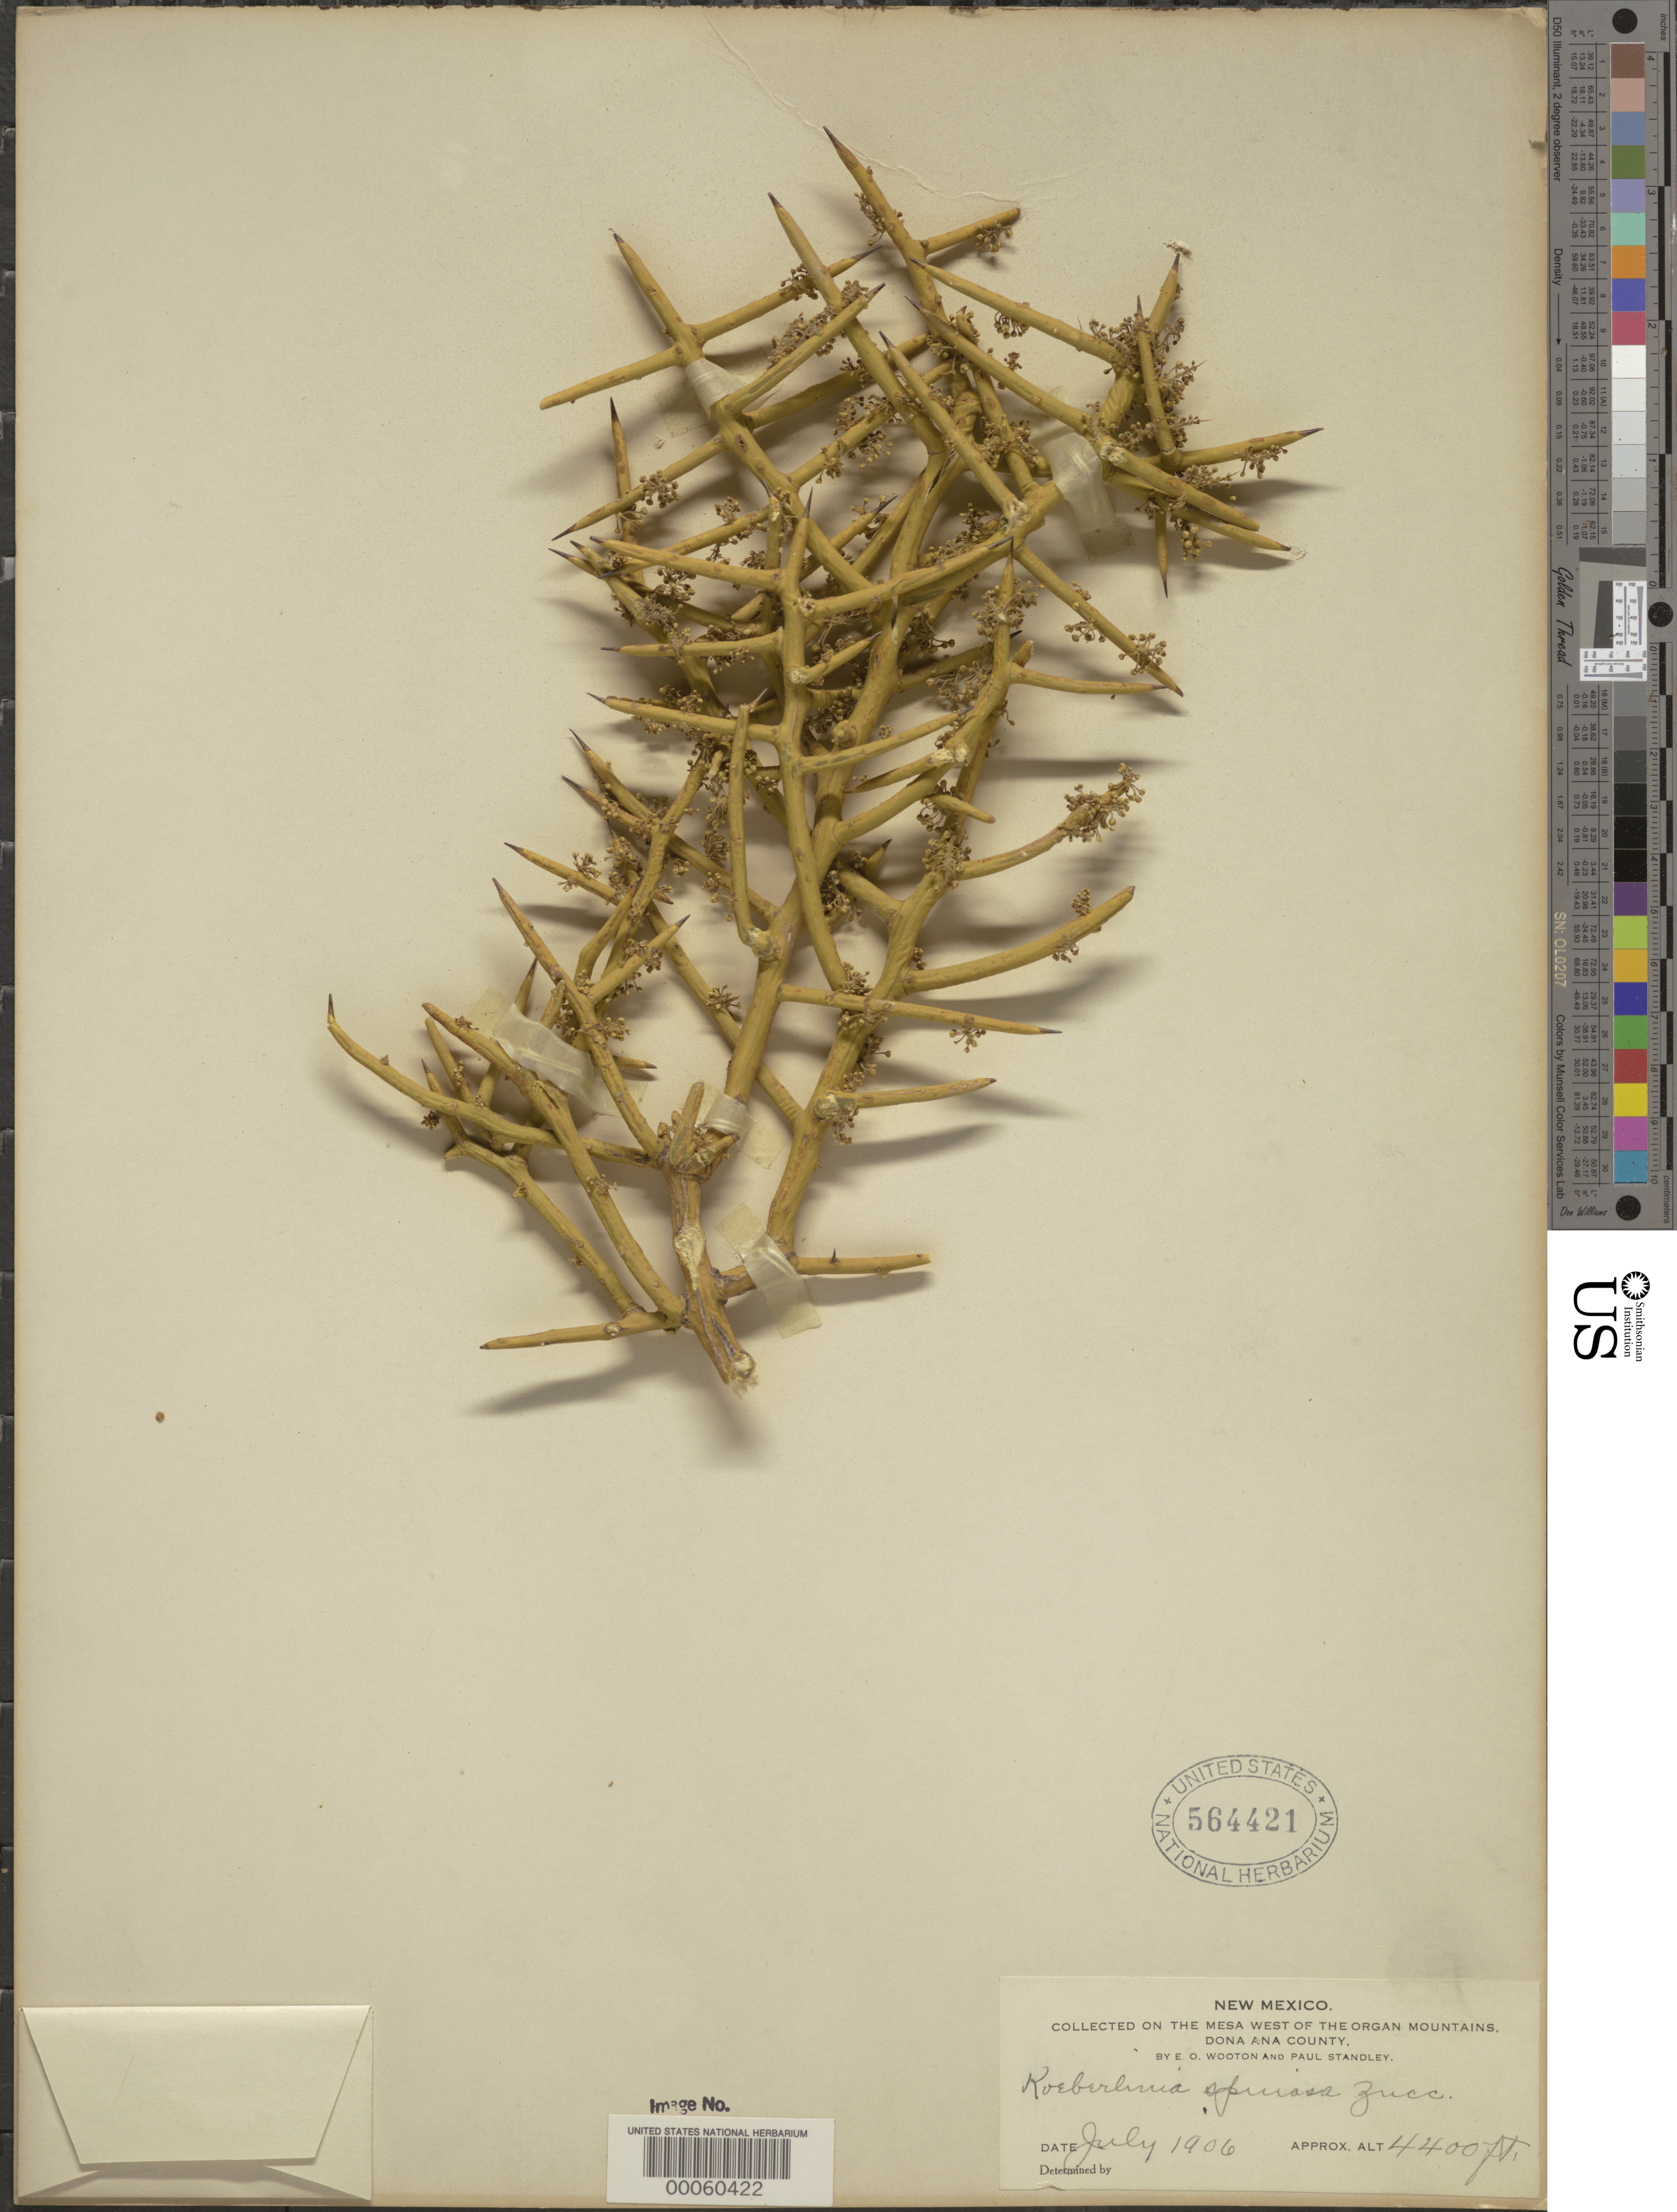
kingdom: Plantae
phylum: Tracheophyta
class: Magnoliopsida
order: Brassicales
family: Koeberliniaceae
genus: Koeberlinia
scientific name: Koeberlinia spinosa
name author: Zucc.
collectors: E. O. Wooton & P. C. Standley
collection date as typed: Jul 1906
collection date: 1906-07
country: United States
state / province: New Mexico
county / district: Dona Ana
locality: Mesa w of the organ mountains.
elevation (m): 1341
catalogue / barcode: US 564421